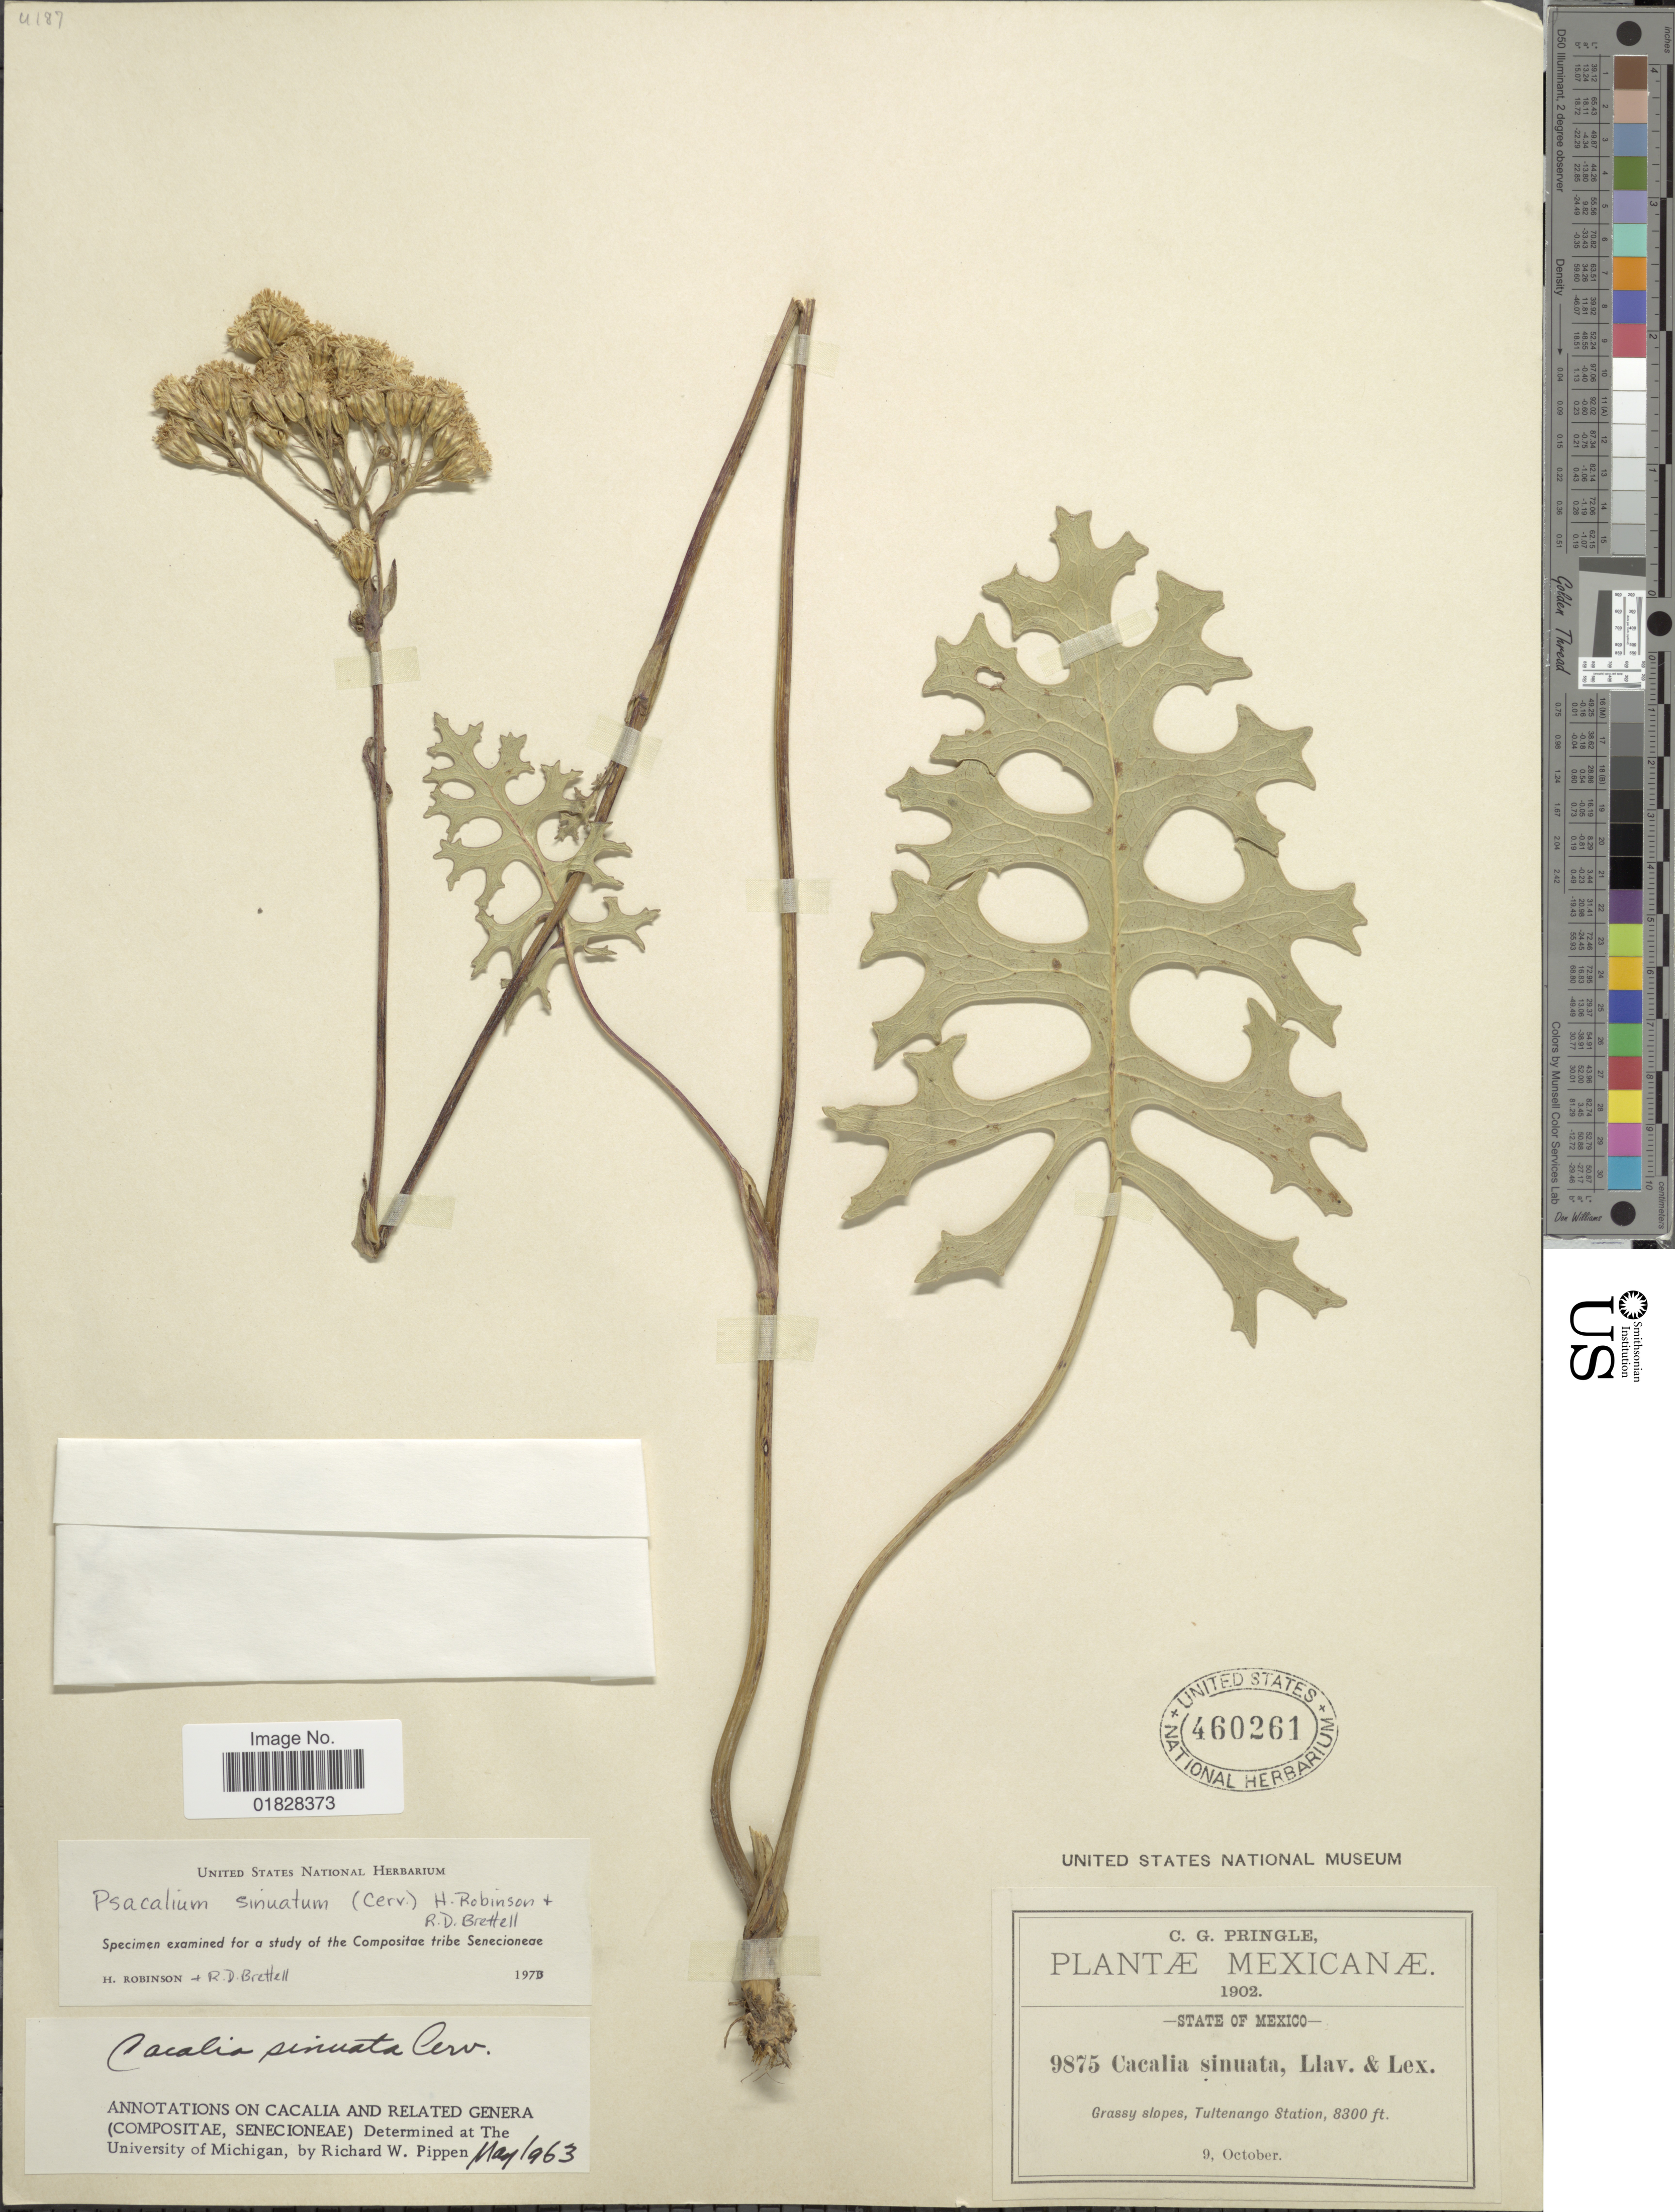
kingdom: Plantae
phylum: Tracheophyta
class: Magnoliopsida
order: Asterales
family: Asteraceae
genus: Psacalium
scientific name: Psacalium sinuatum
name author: (Cerv.) H. Rob. & Brettell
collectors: C. G. Pringle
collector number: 9875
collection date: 1902-10-09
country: Mexico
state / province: México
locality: State of Mexico. Grassy slopes, Tultenango Station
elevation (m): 2530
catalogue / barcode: US 460261